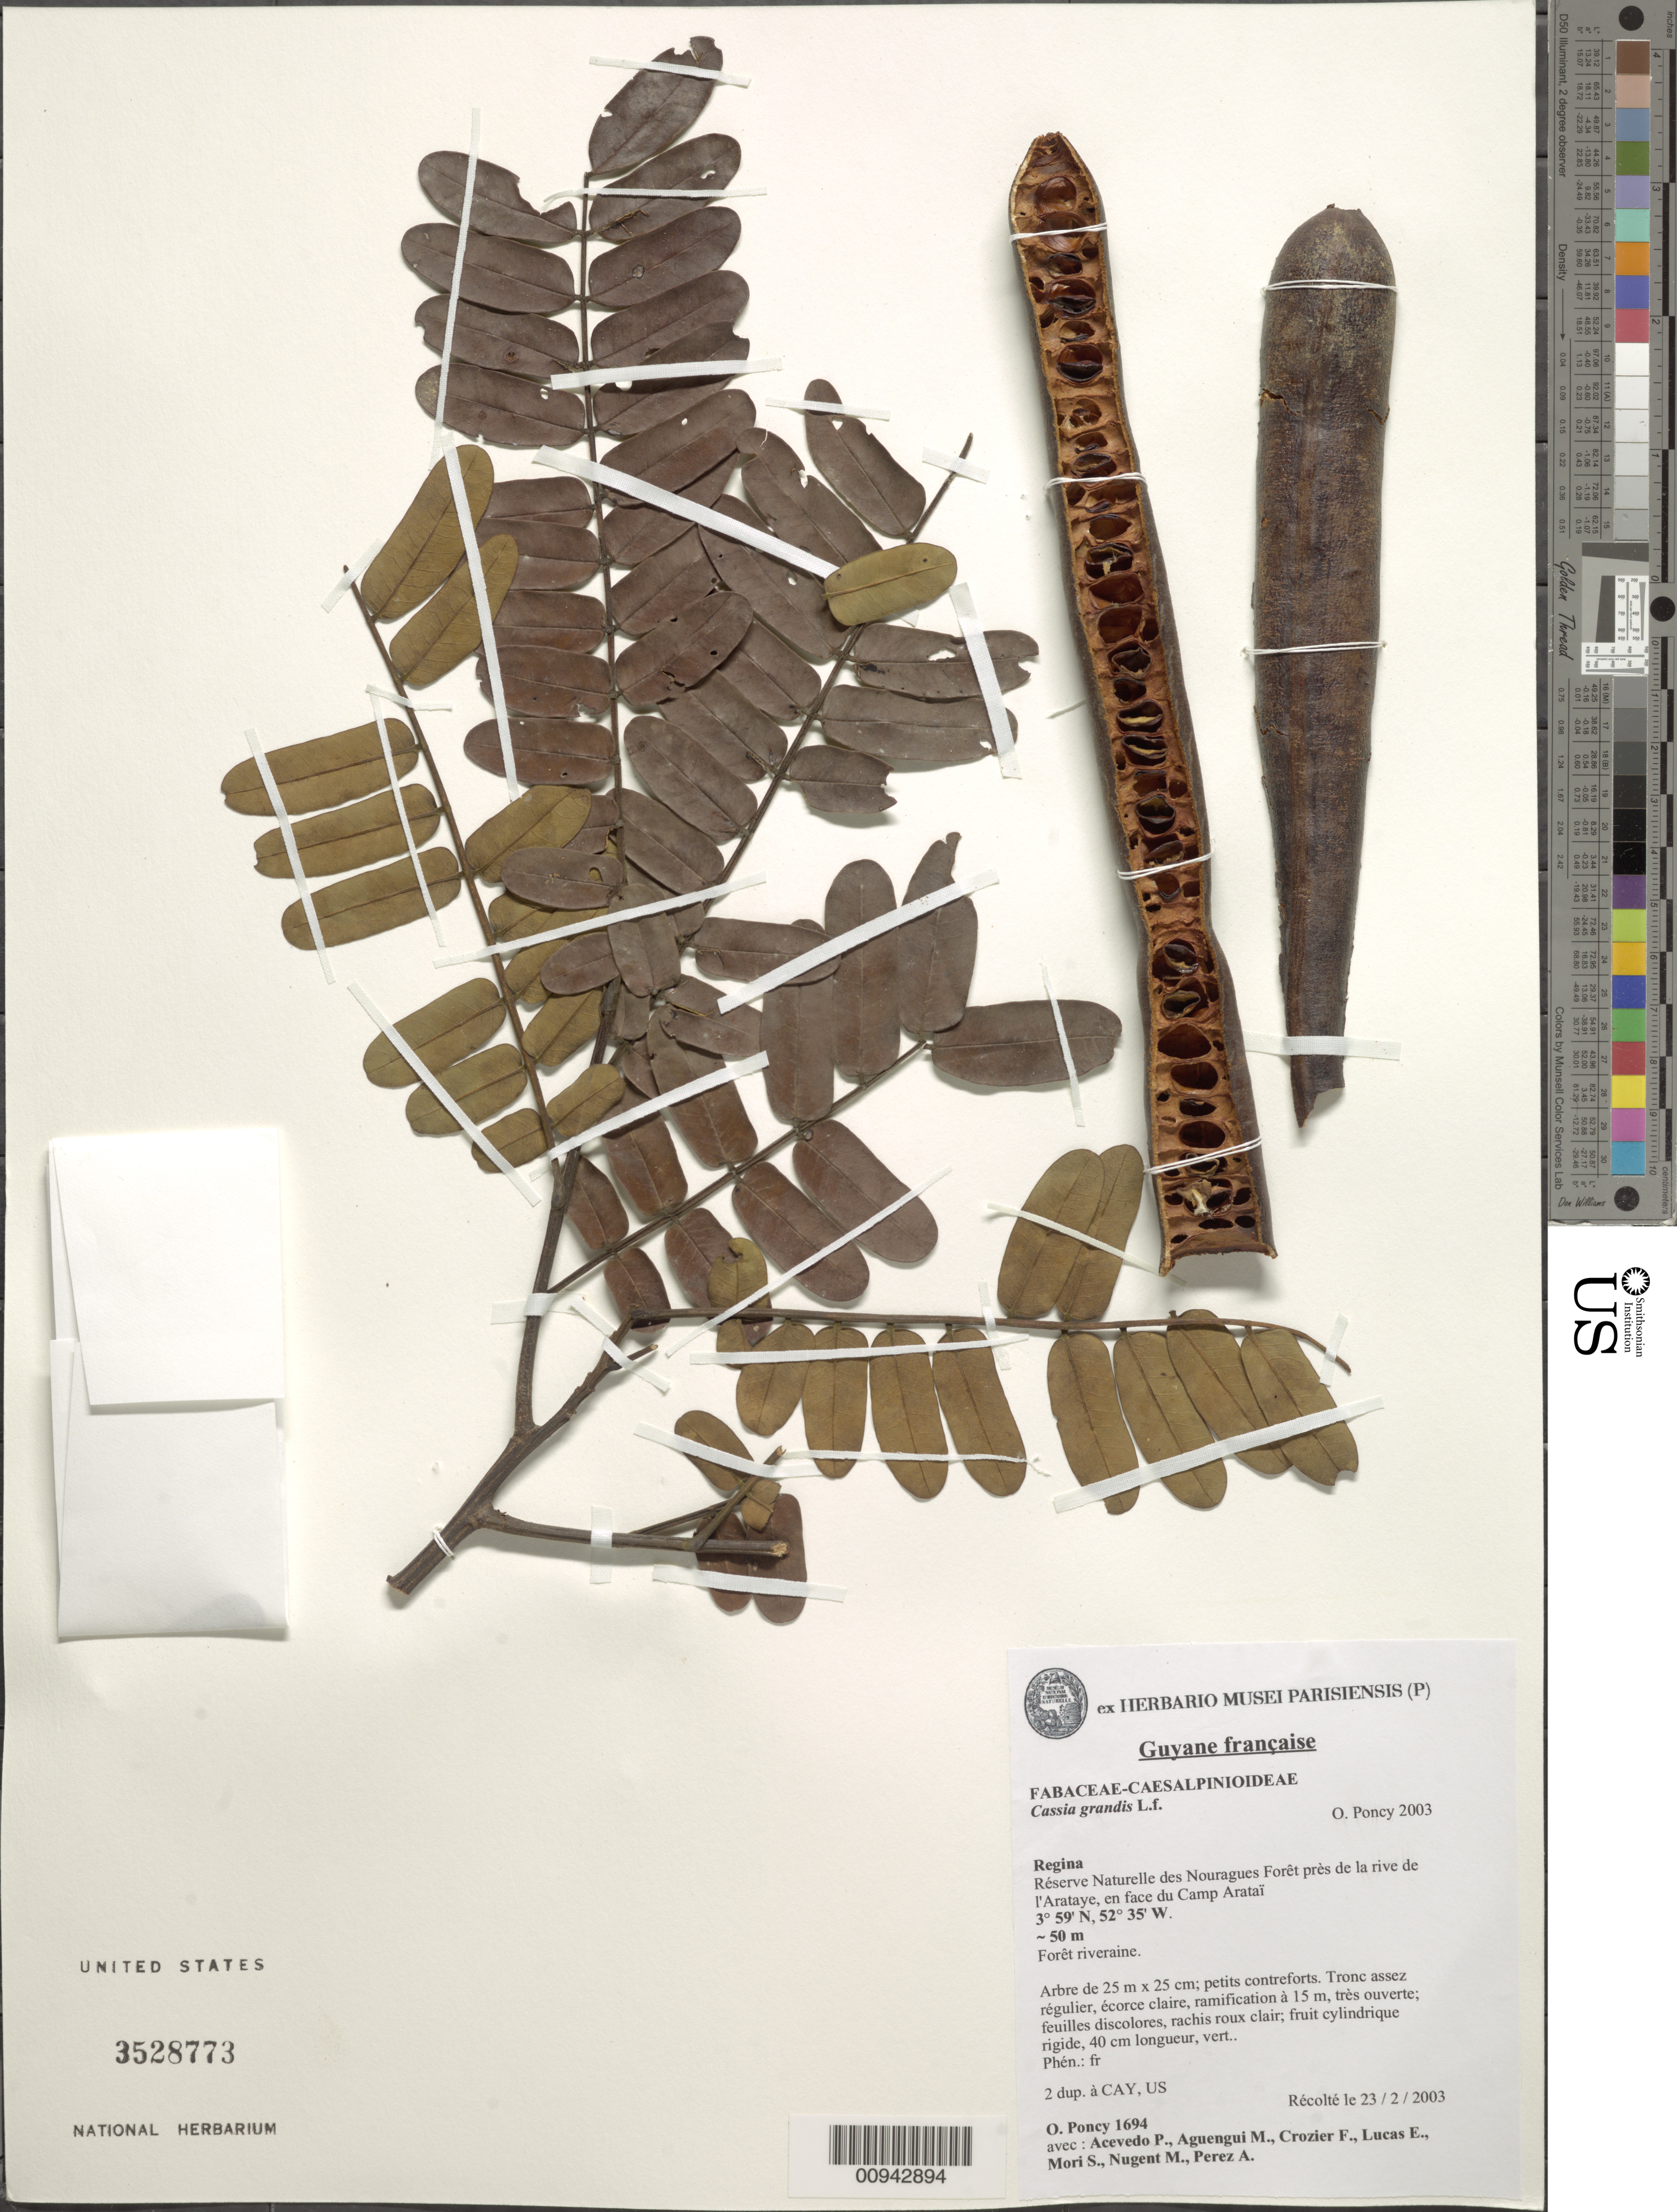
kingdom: Plantae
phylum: Tracheophyta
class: Magnoliopsida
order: Fabales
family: Fabaceae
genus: Cassia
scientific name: Cassia grandis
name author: L. f.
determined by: Poncy, O.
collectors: O. Poncy, P. Acevedo-Rodr., M. Aguengui, F. Crozier, E. Lucas, S. Mori, M. Nugent & A. Pérez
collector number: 1694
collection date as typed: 23-Feb-03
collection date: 2003-02-23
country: French Guiana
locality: Régina. Réserve Naturelle des Nouragues, pres de la rive de l'Arataye, en face du Camp Arataï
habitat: Foret riverine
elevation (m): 50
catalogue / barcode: US 3528773